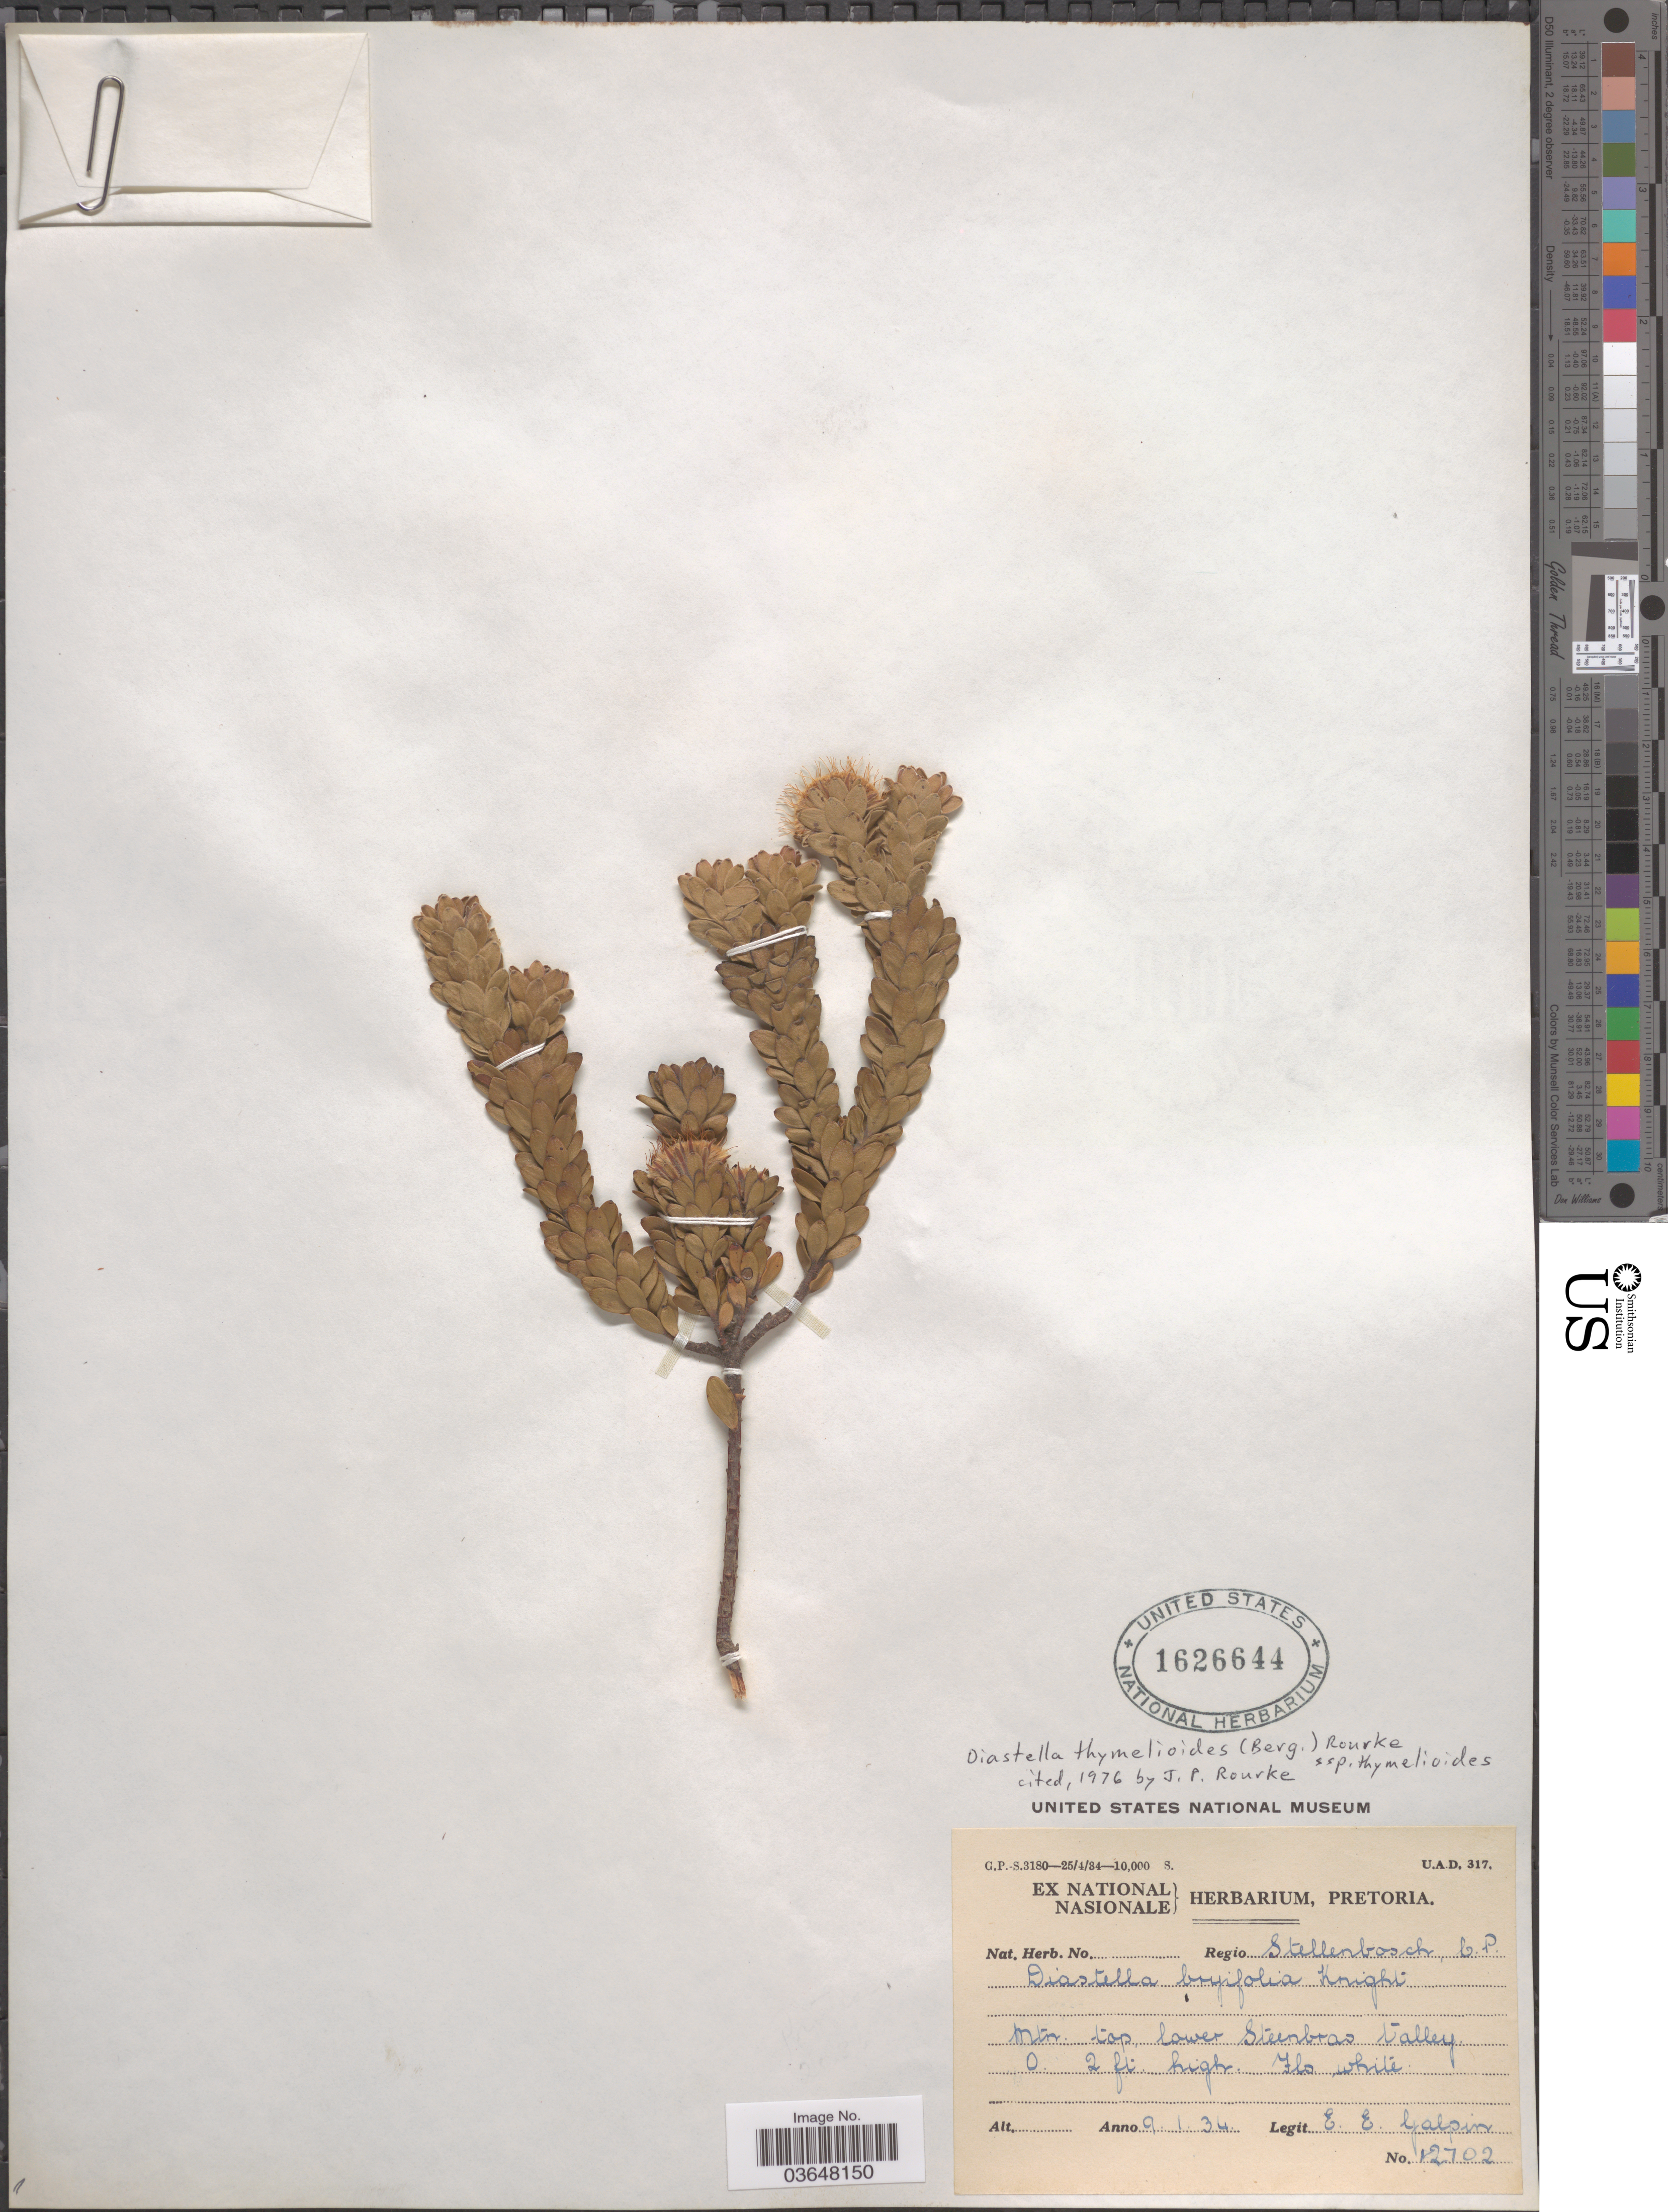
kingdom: Plantae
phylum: Tracheophyta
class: Magnoliopsida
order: Proteales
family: Proteaceae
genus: Diastella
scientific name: Diastella thymelaeoides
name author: (P.J. Bergius) Rourke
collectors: E. Galpin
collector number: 12702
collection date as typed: Transcribed d/m/y: 9/1/34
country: South Africa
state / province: Western Cape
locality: Regio Stellenbosch. Mtn. top, lower Steenbras Valley.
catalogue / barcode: US 1626644